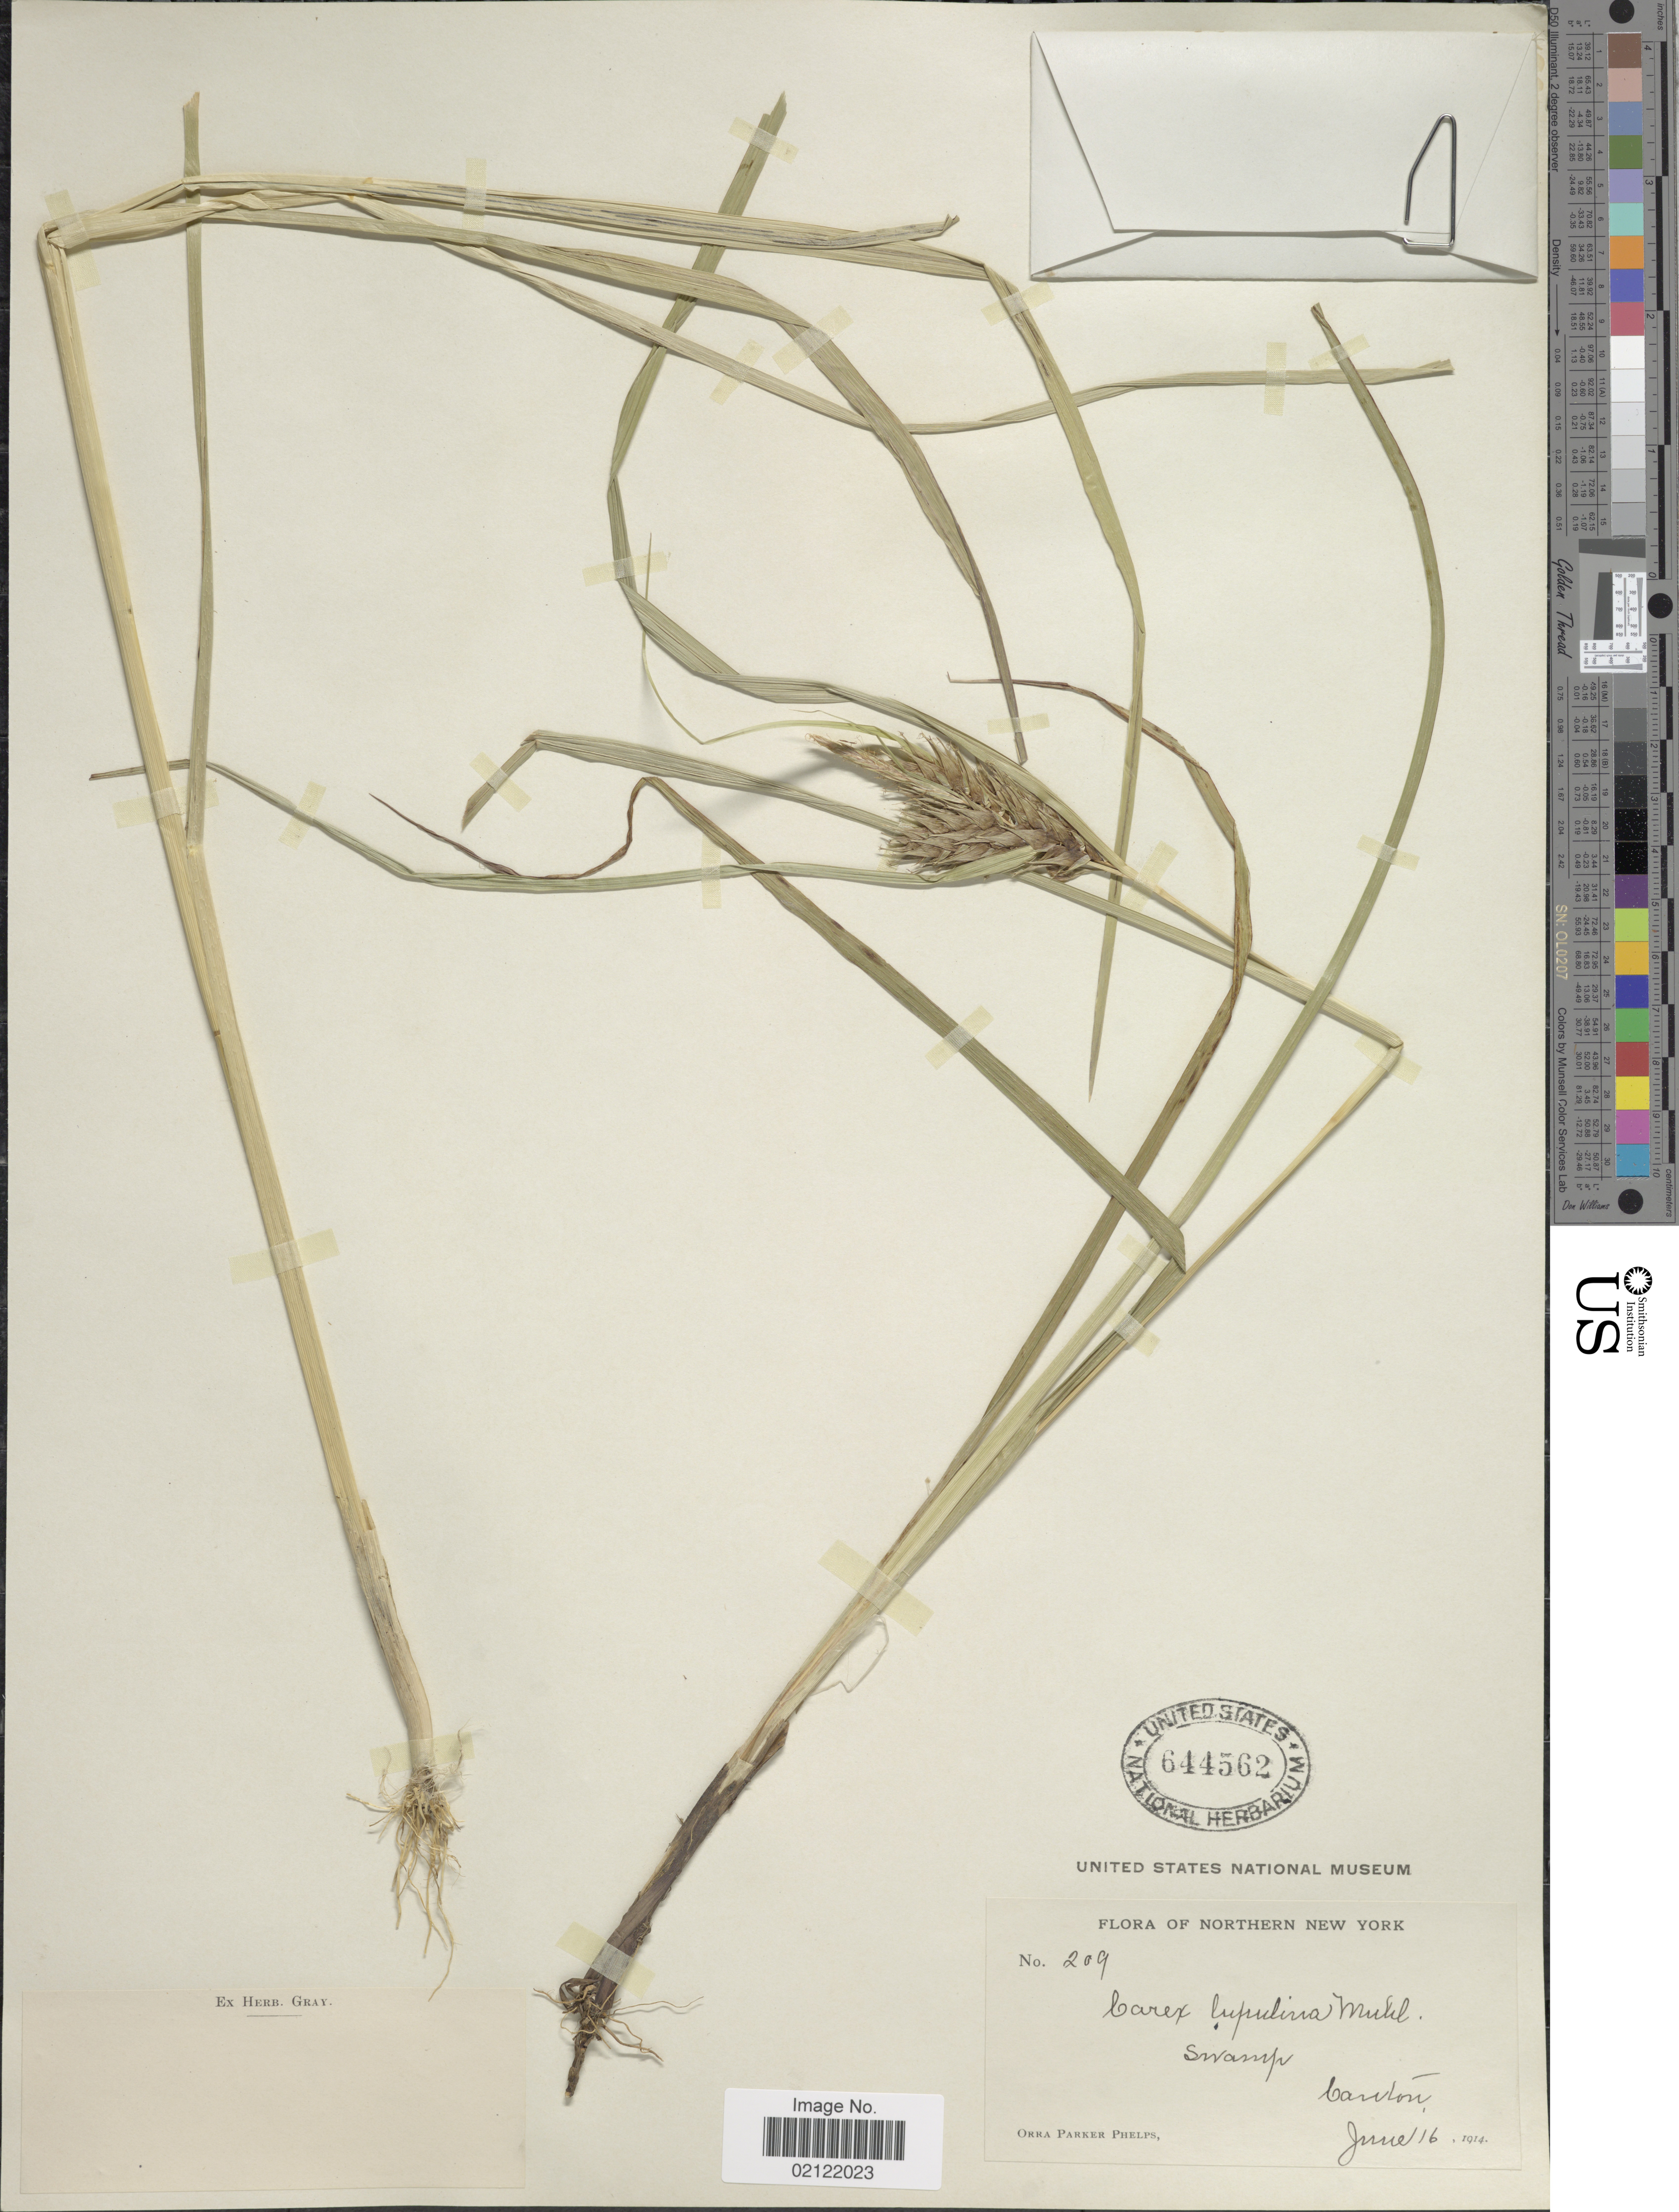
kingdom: Plantae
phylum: Tracheophyta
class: Liliopsida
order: Poales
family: Cyperaceae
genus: Carex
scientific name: Carex lupulina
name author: Muhl. ex Willd.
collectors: O. P. Phelps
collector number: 209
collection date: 1914-06-16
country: United States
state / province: New York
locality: Northern New York. Swamp, Canton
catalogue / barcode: US 644562